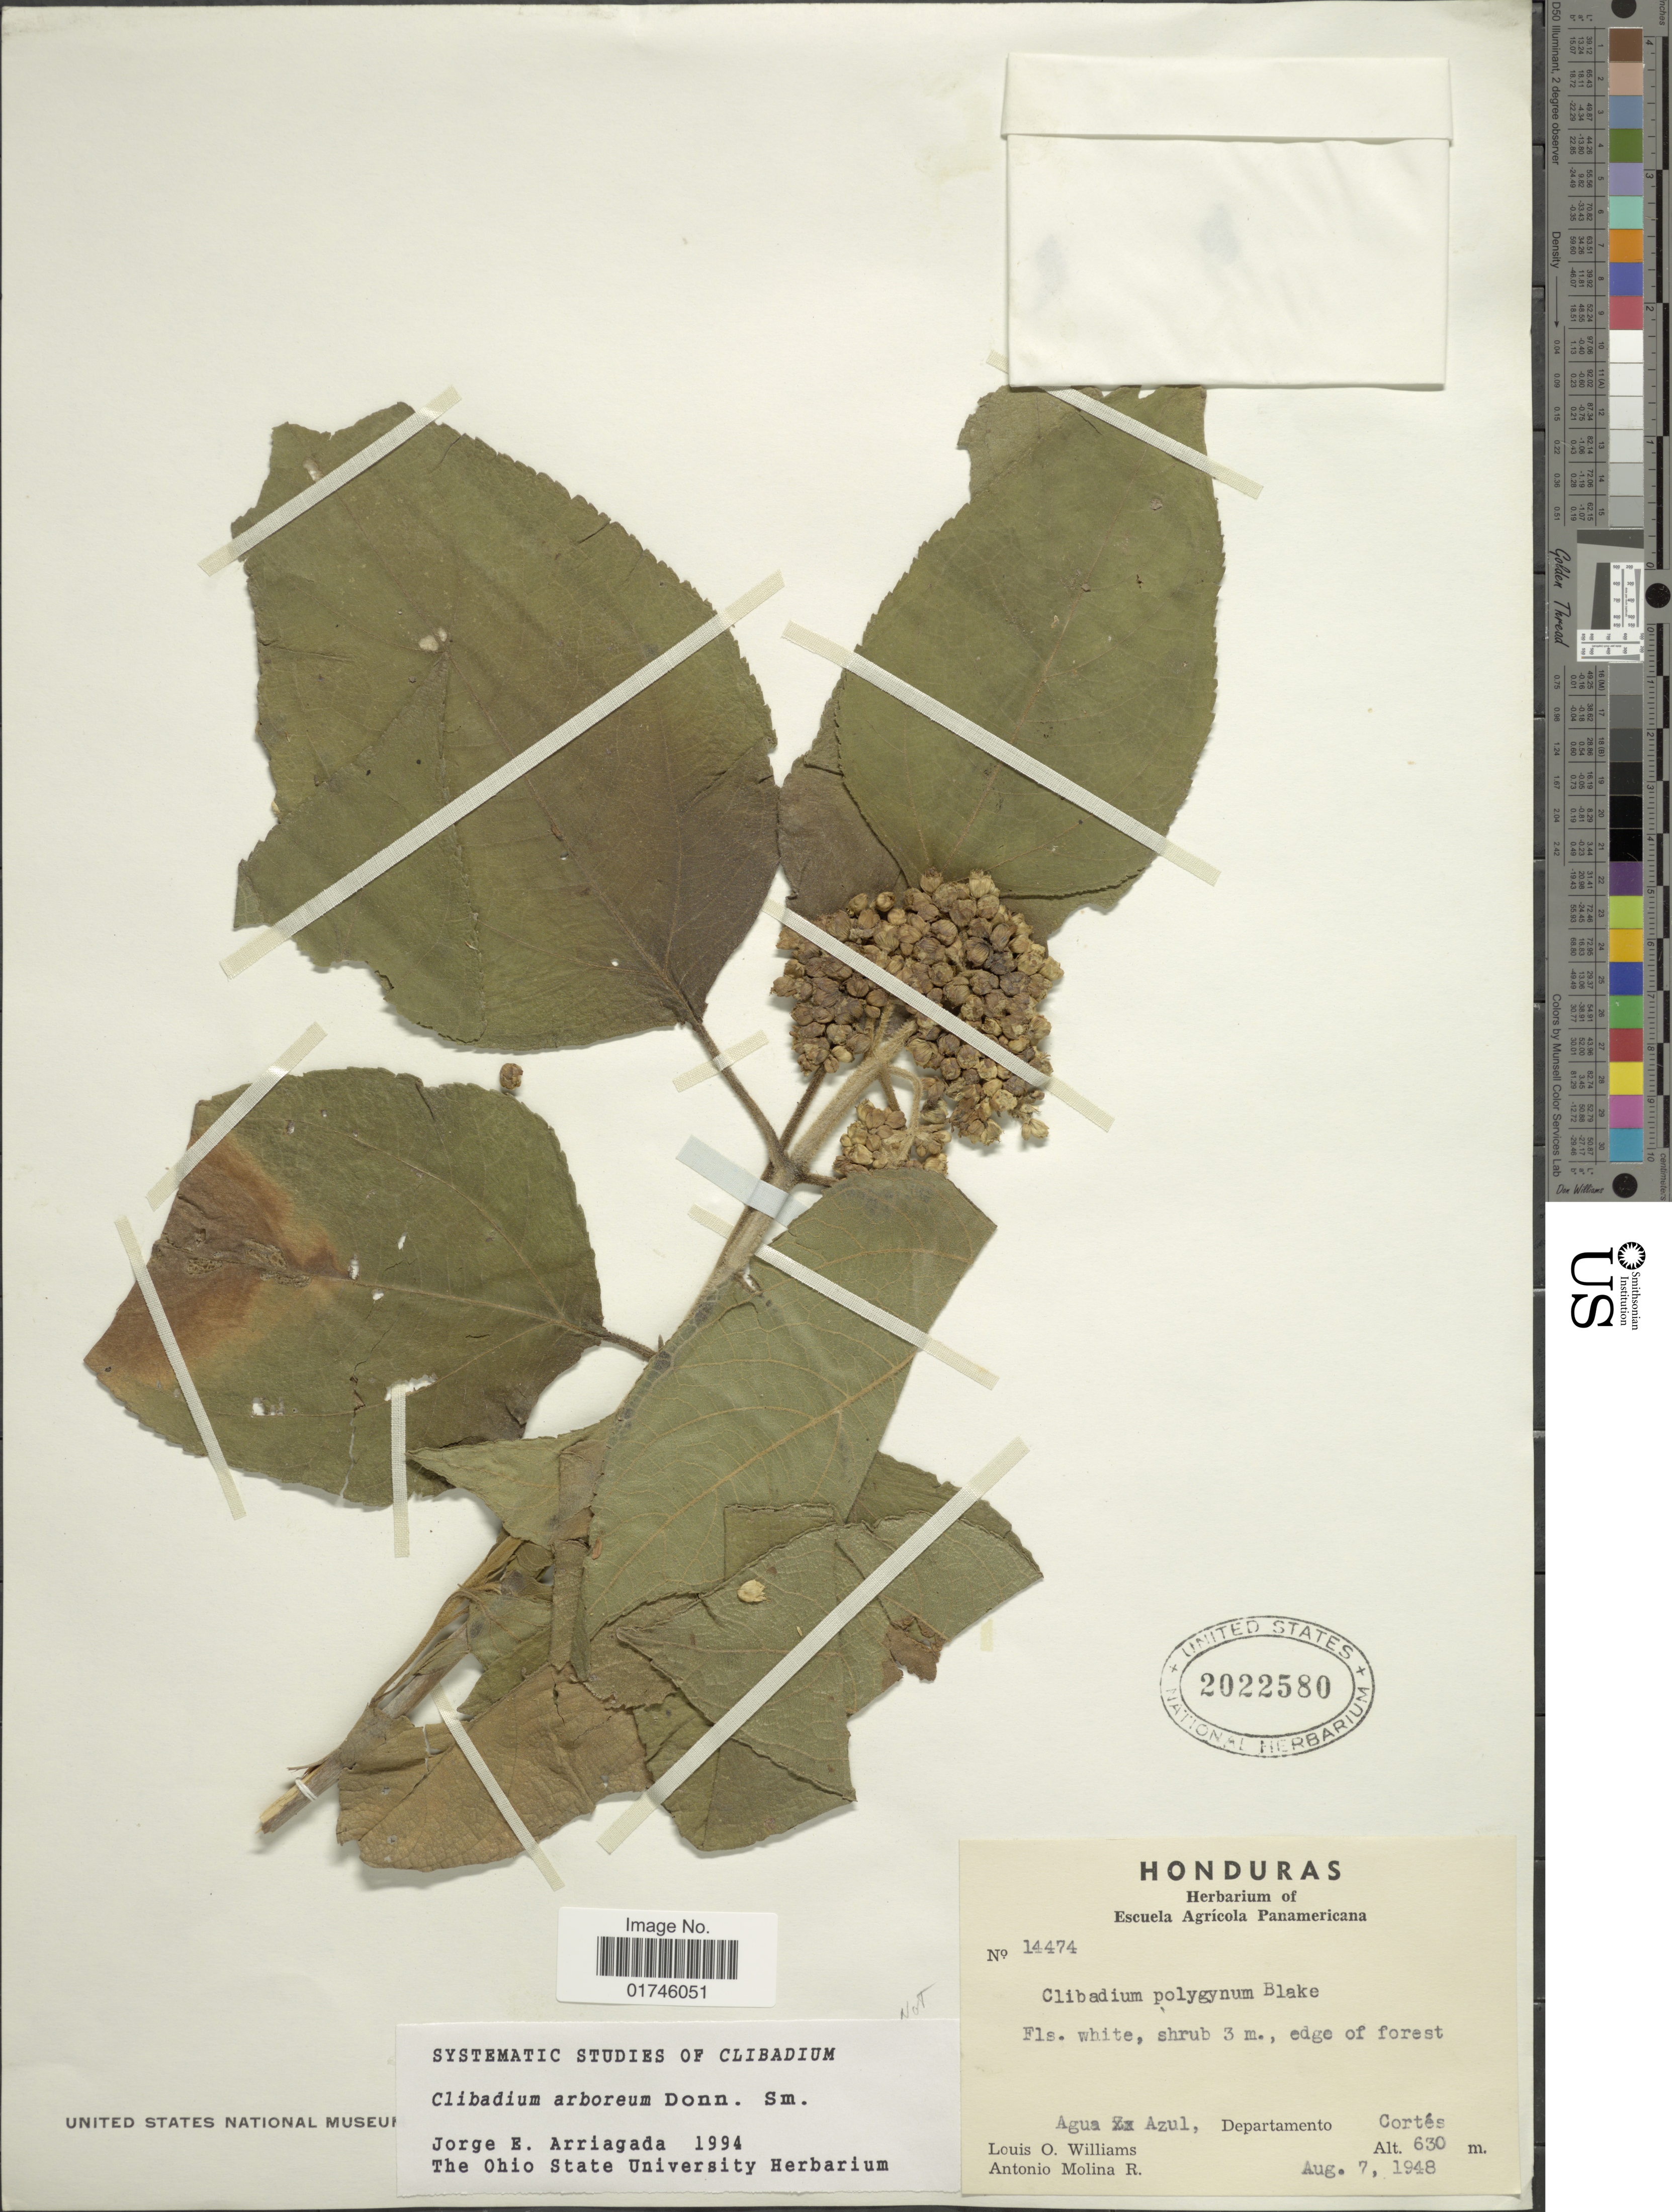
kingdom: Plantae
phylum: Tracheophyta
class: Magnoliopsida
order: Asterales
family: Asteraceae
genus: Clibadium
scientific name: Clibadium arboreum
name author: Donn. Sm.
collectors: L. O. Williams & A. Molina R.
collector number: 14474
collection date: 1948-08-07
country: Honduras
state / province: Cortés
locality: Agua& Azul. Departamento Cortes.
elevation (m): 630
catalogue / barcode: US 2022580